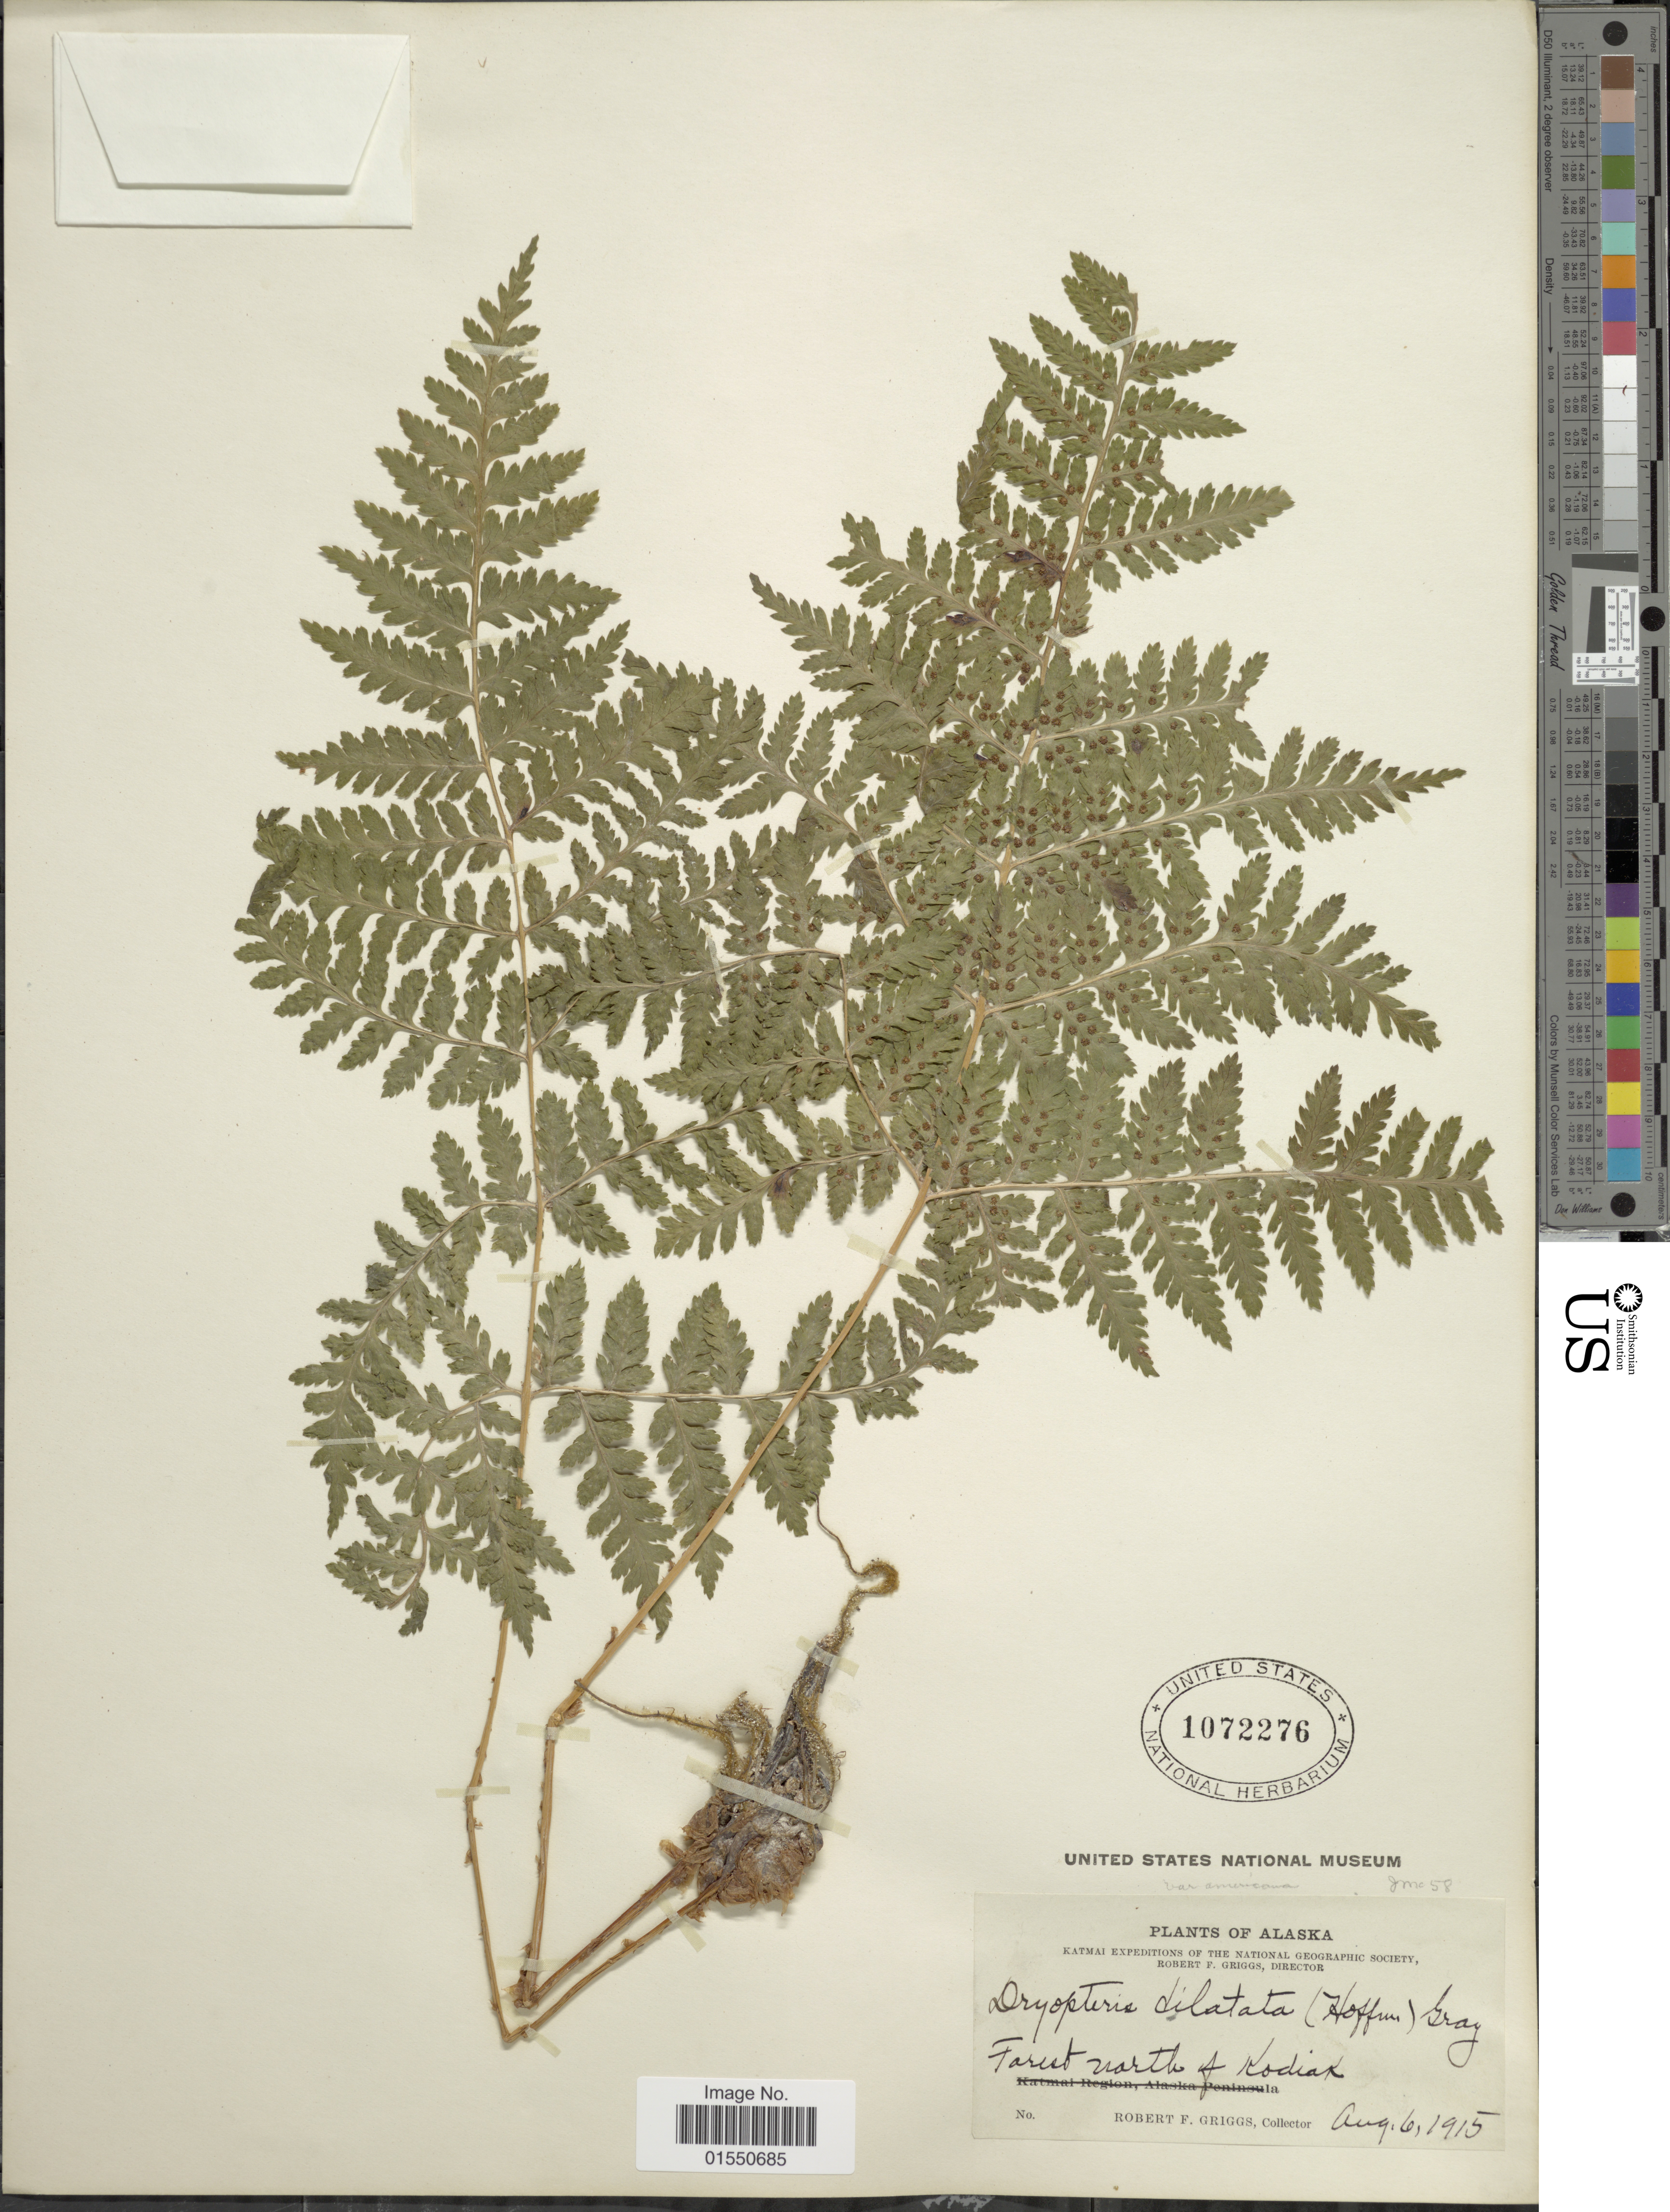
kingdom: Plantae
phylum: Tracheophyta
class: Polypodiopsida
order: Polypodiales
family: Dryopteridaceae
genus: Dryopteris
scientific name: Dryopteris expansa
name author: (C. Presl) Fraser-Jenk. & Jermy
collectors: R. F. Griggs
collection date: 1915-08-06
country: United States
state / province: Alaska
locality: Forest north of Kodiak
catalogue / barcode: US 1072276